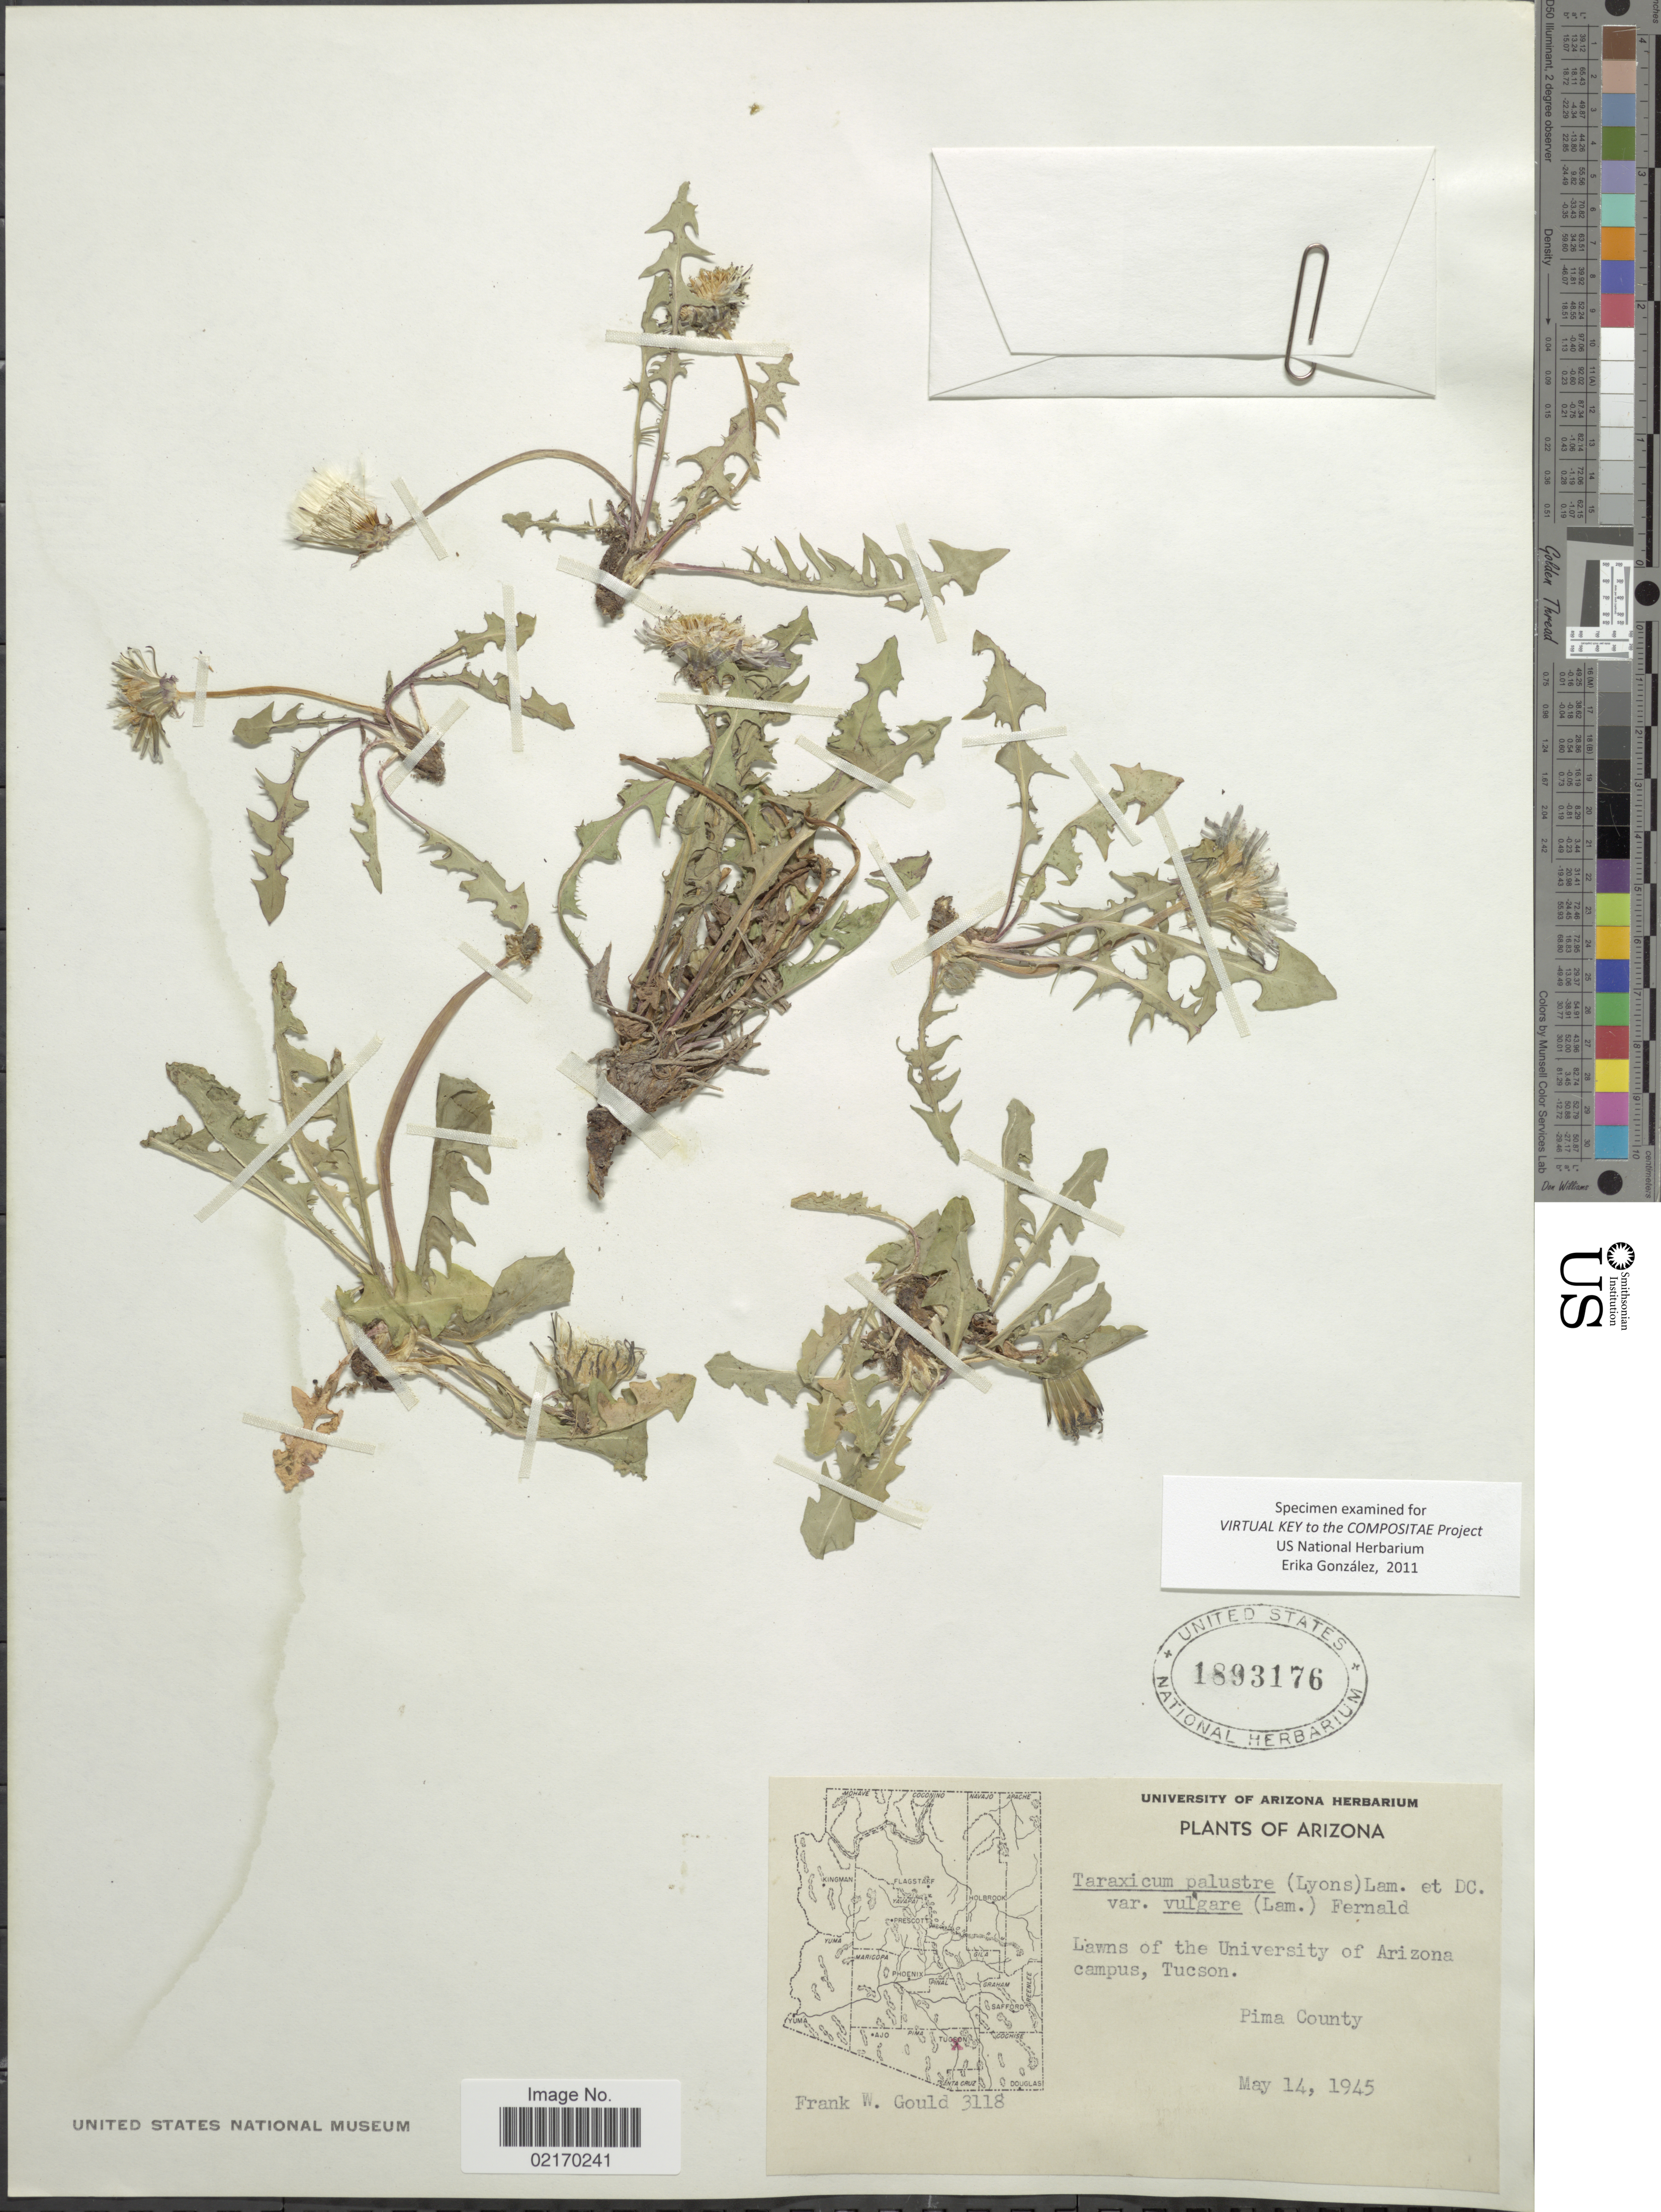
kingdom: Plantae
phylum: Tracheophyta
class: Magnoliopsida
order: Asterales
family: Asteraceae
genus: Taraxacum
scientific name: Taraxacum palustre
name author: (Lyons) Symons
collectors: F. W. Gould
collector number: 3118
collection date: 1945-05-14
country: United States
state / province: Arizona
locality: Lawns of the University of Arizona campus, Tucson. Pima County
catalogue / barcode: US 1893176